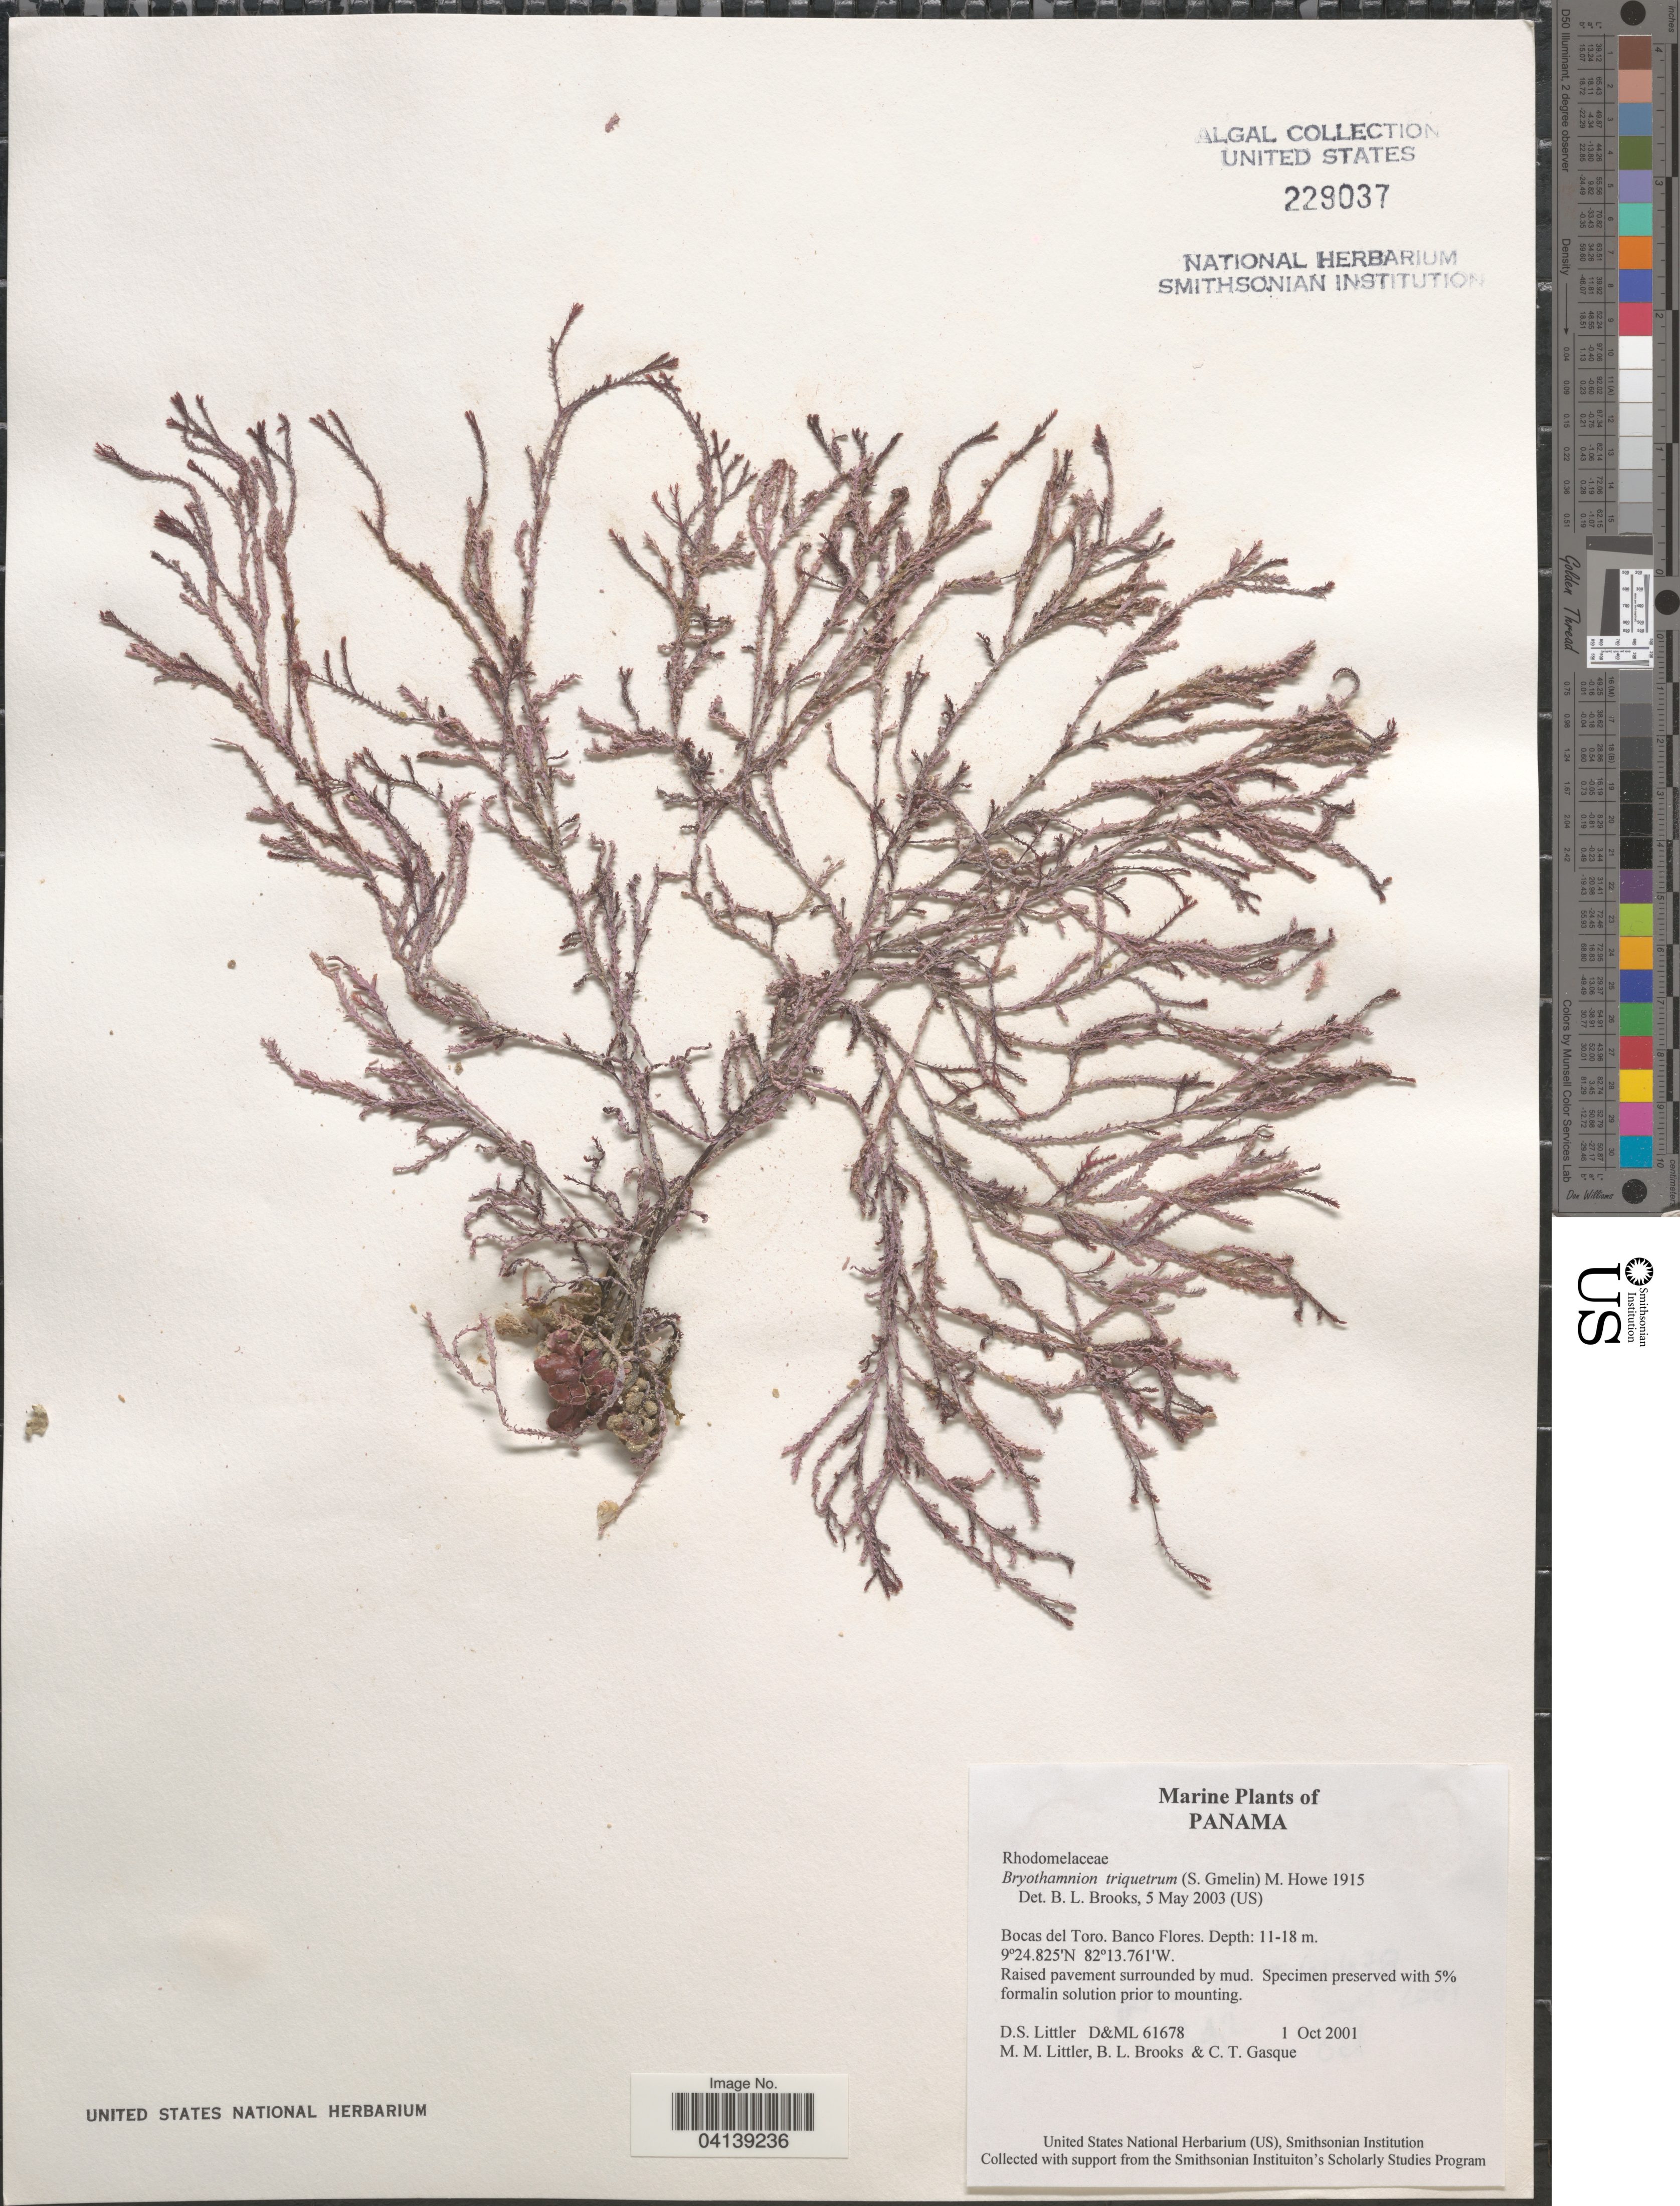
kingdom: Plantae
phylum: Rhodophyta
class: Florideophyceae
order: Ceramiales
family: Rhodomelaceae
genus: Alsidium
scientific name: Alsidium sp.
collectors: D. S. Littler, B. Brooks & C. Gasque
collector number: D&ML61678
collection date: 2001-10-01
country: Panama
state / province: Bocas del Toro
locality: Banco Flores.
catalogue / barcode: US 229037